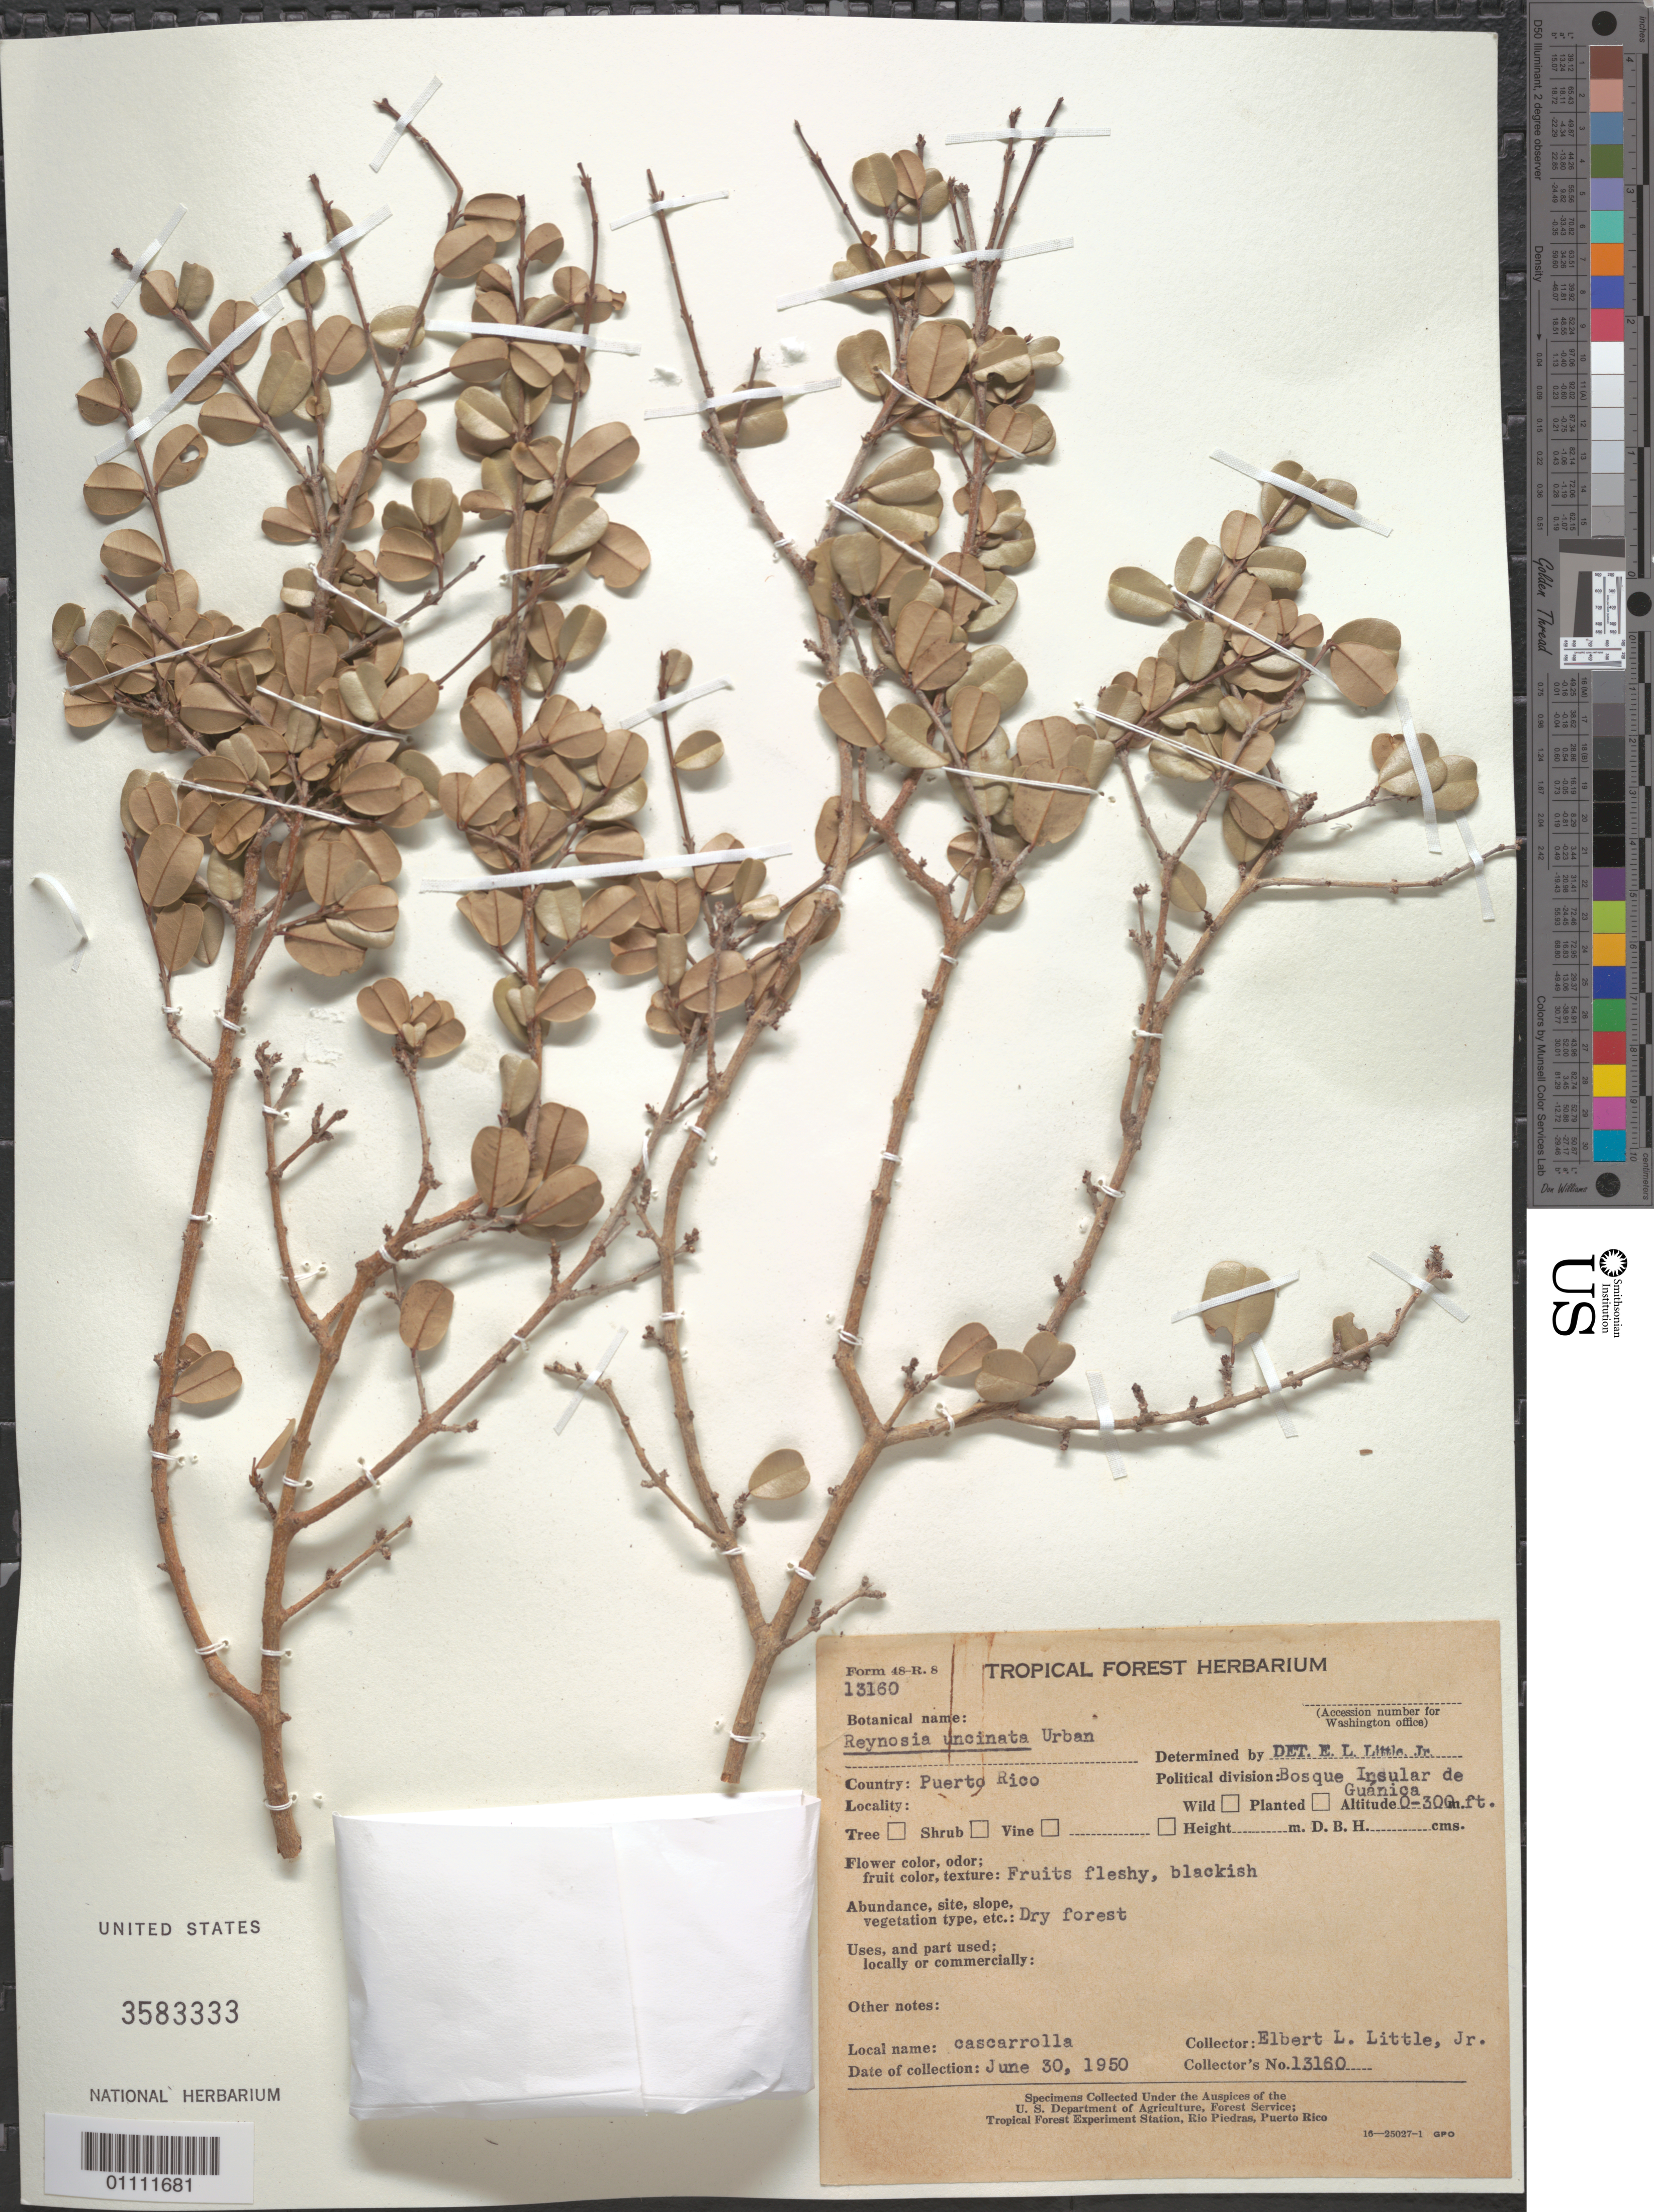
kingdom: Plantae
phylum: Tracheophyta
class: Magnoliopsida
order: Rosales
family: Rhamnaceae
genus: Reynosia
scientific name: Reynosia uncinata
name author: Urb.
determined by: Little, Elbert L., Jr., (FSSR), United States Department of Agriculture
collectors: E. L. Little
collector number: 13160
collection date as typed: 30 Jun 1950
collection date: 1950-06-30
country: Puerto Rico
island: Puerto Rico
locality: Bosque Insular de Guánica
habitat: Dry forest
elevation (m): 0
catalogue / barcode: US 3583333